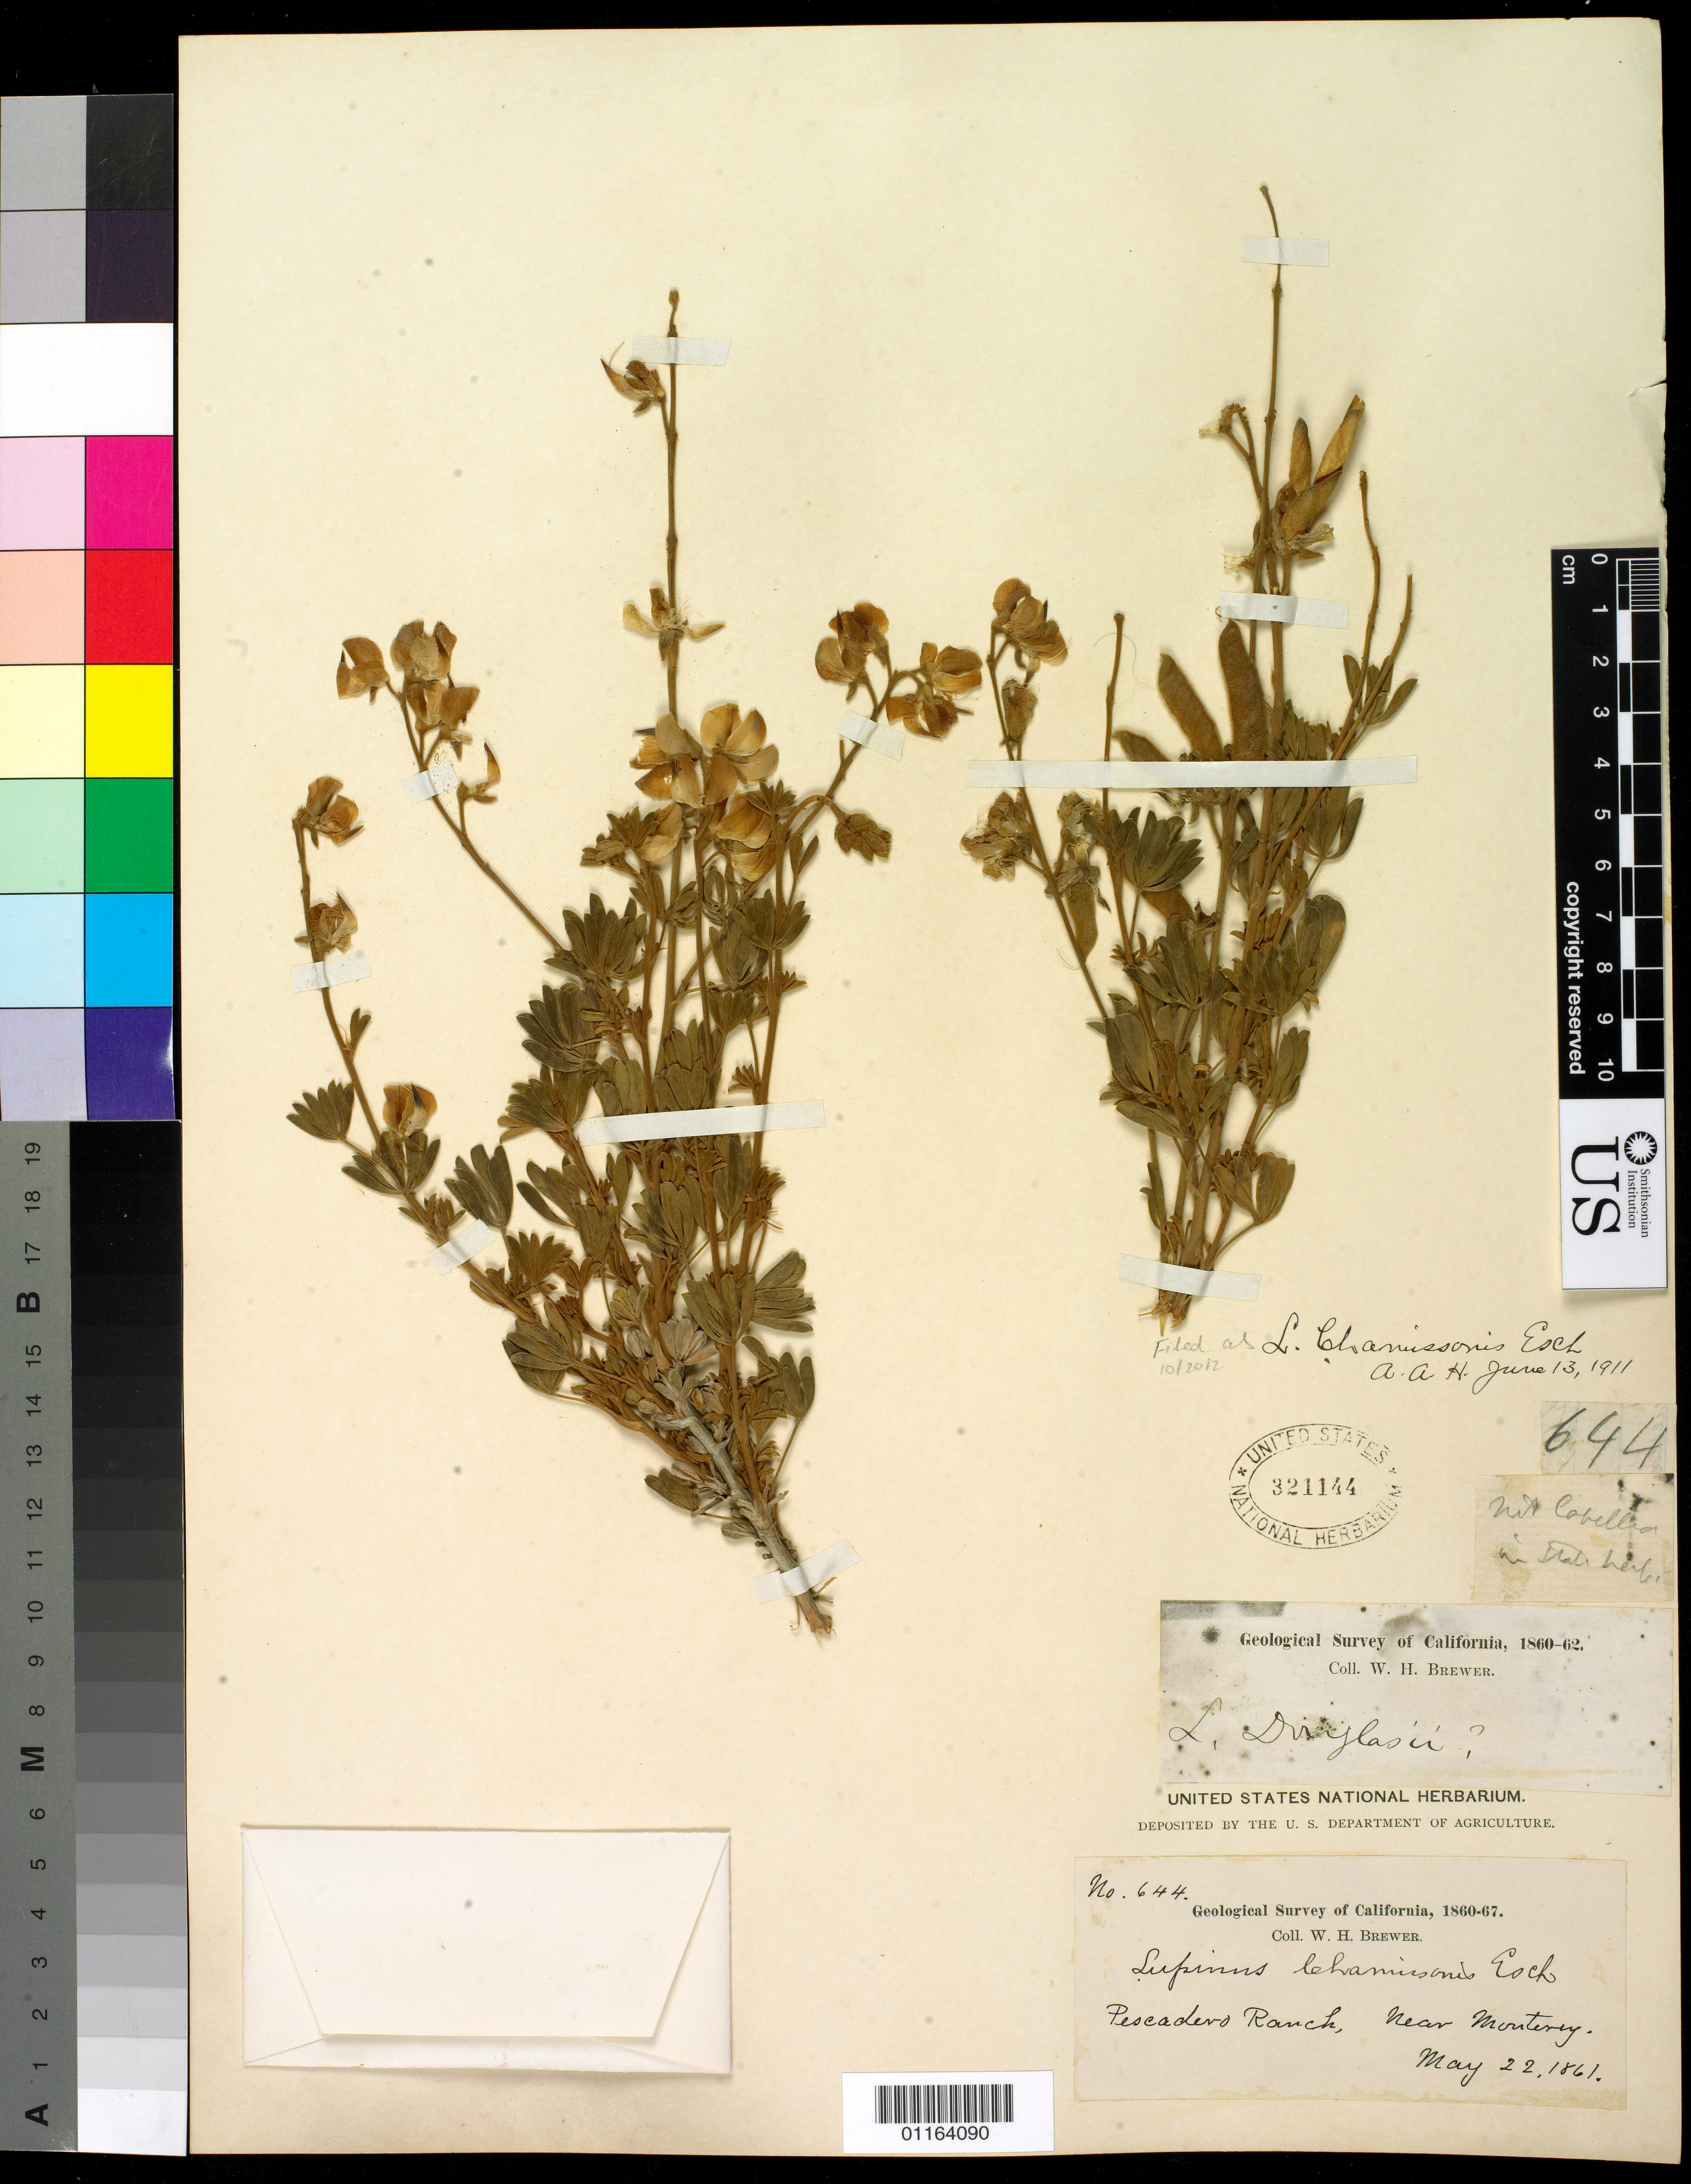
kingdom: Plantae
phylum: Tracheophyta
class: Magnoliopsida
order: Fabales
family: Fabaceae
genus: Lupinus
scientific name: Lupinus chamissonis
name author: Eschsch.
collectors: W. H. Brewer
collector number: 644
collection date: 1861-05-22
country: United States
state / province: California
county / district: Monterey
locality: Pescadero Ranch, Near Monterey.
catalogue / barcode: US 321144